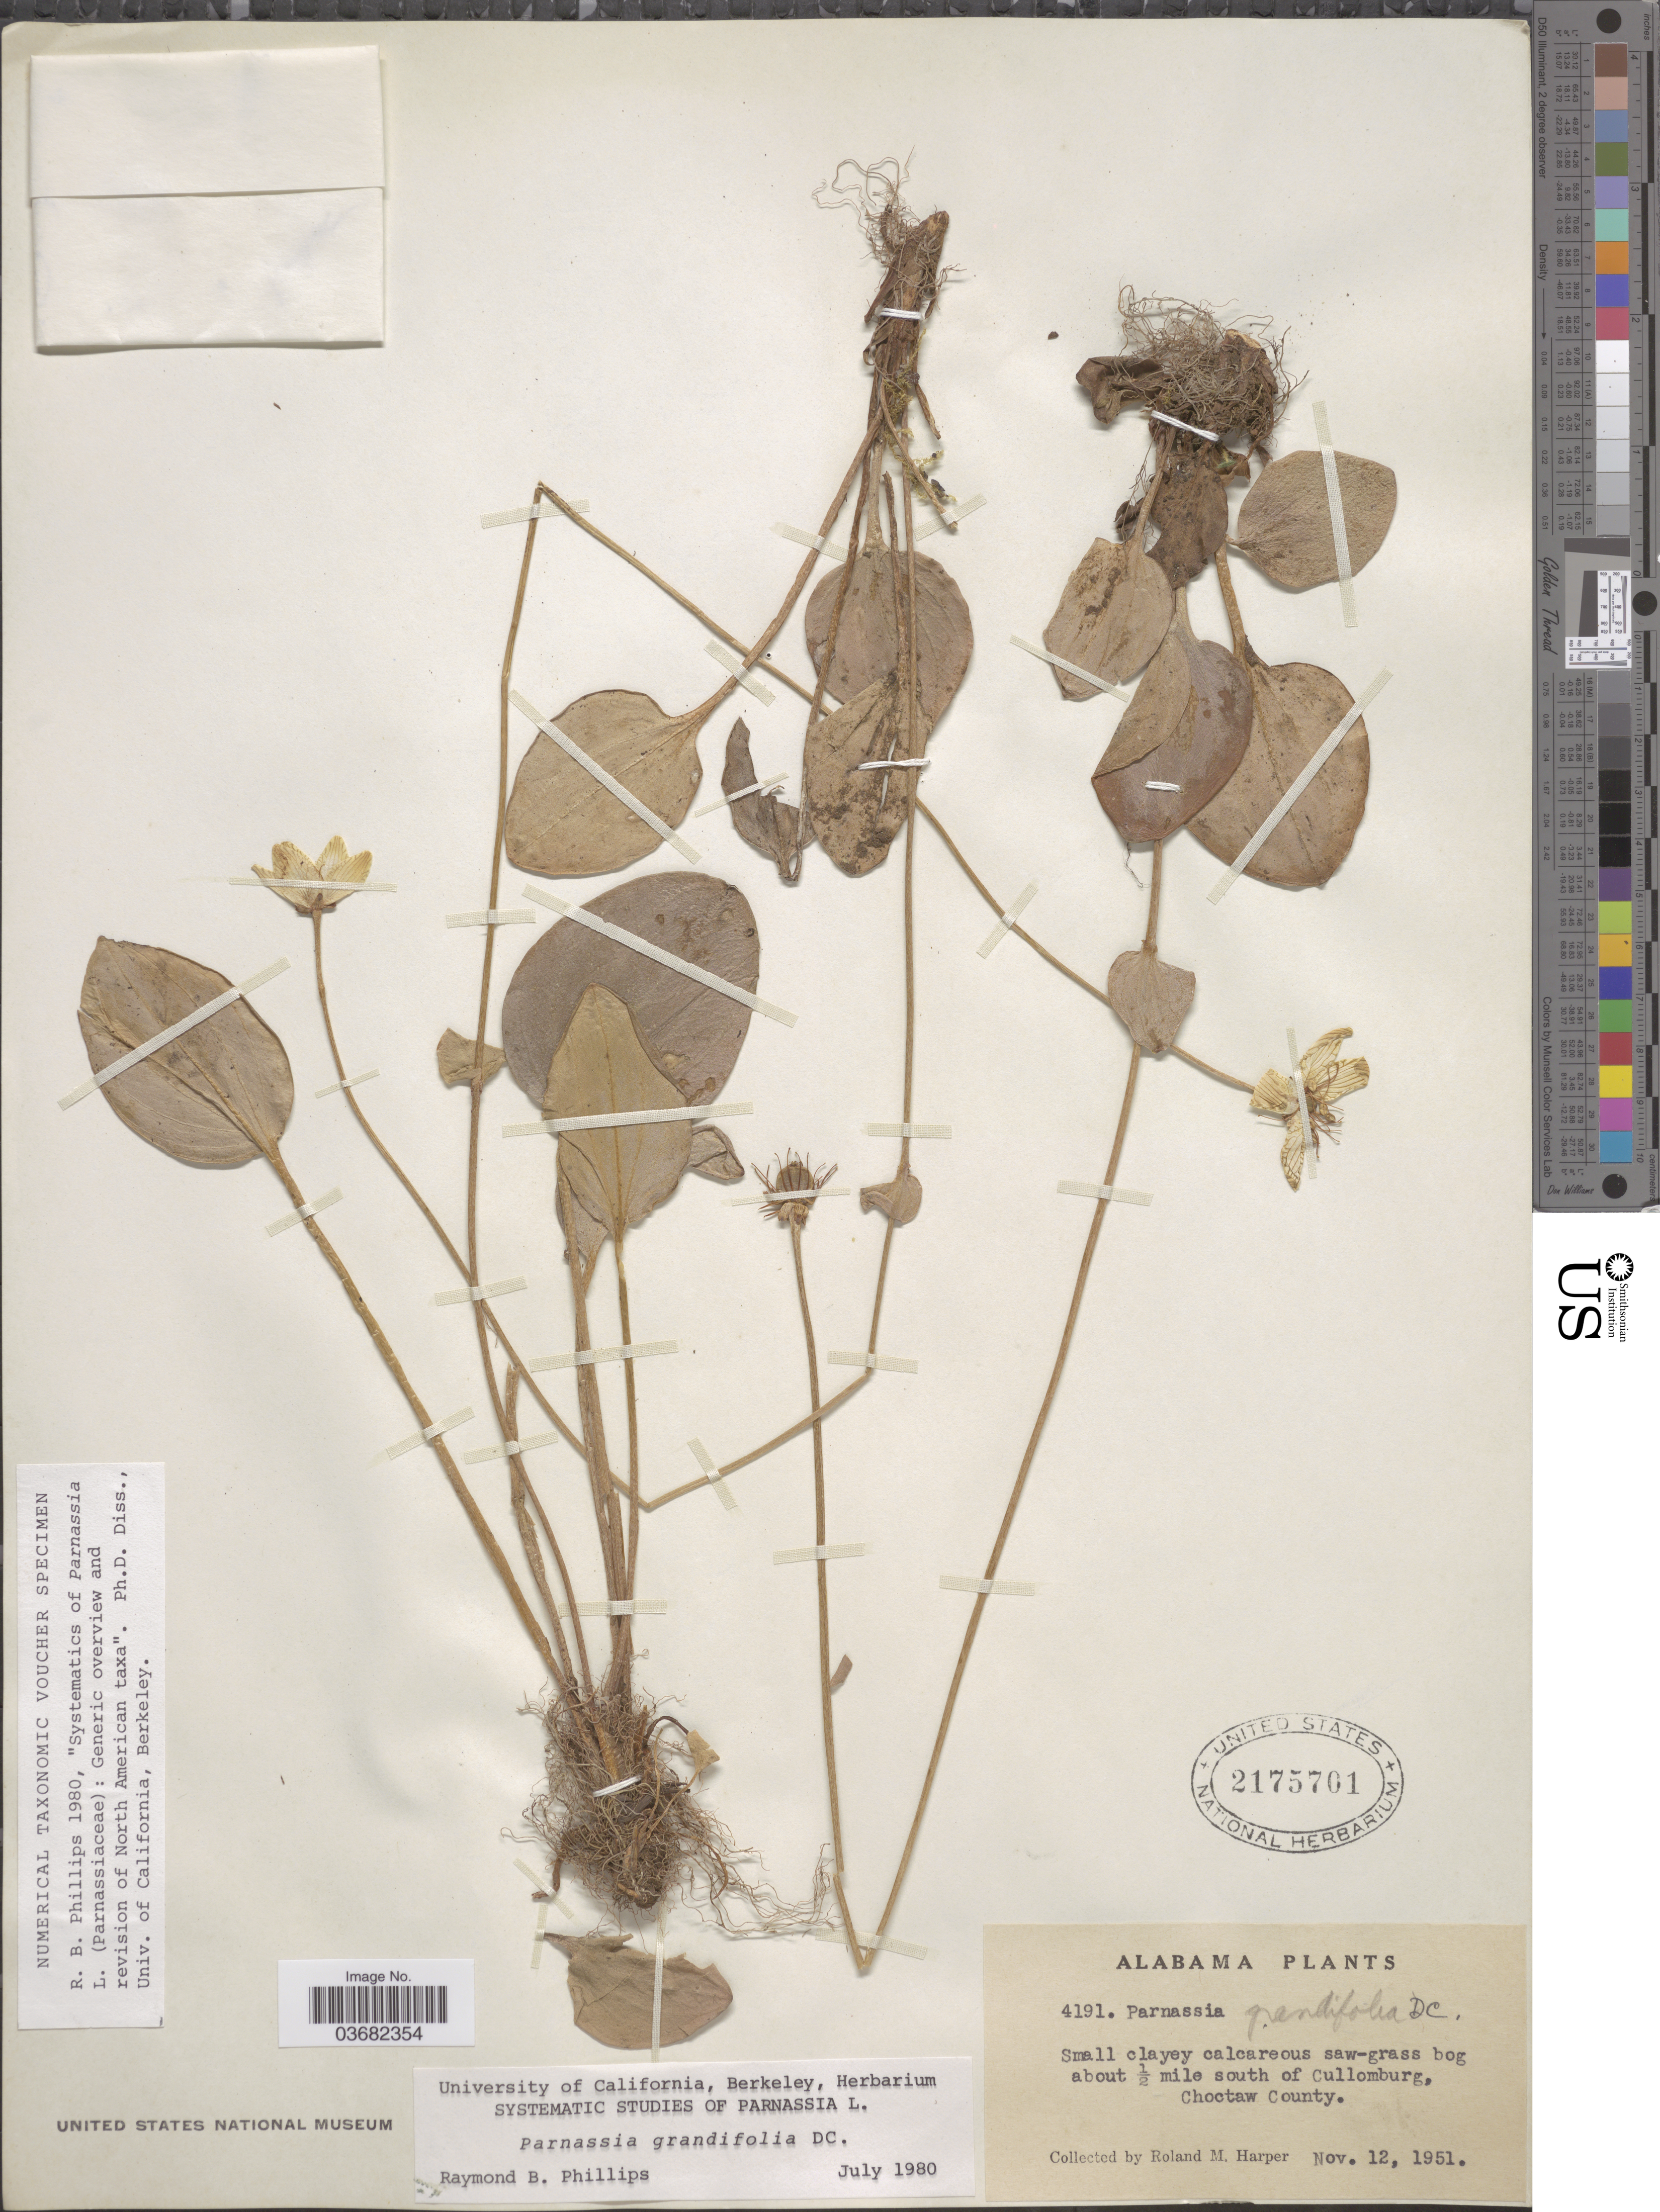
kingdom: Plantae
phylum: Tracheophyta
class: Magnoliopsida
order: Celastrales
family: Parnassiaceae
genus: Parnassia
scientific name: Parnassia grandifolia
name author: DC.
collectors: R. M. Harper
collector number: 4191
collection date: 1951-11-12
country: United States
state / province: Alabama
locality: Small clayey calcareous saw-grass bog about ½ mile south of Cullomborg, Choctaw County.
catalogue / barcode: US 2175701